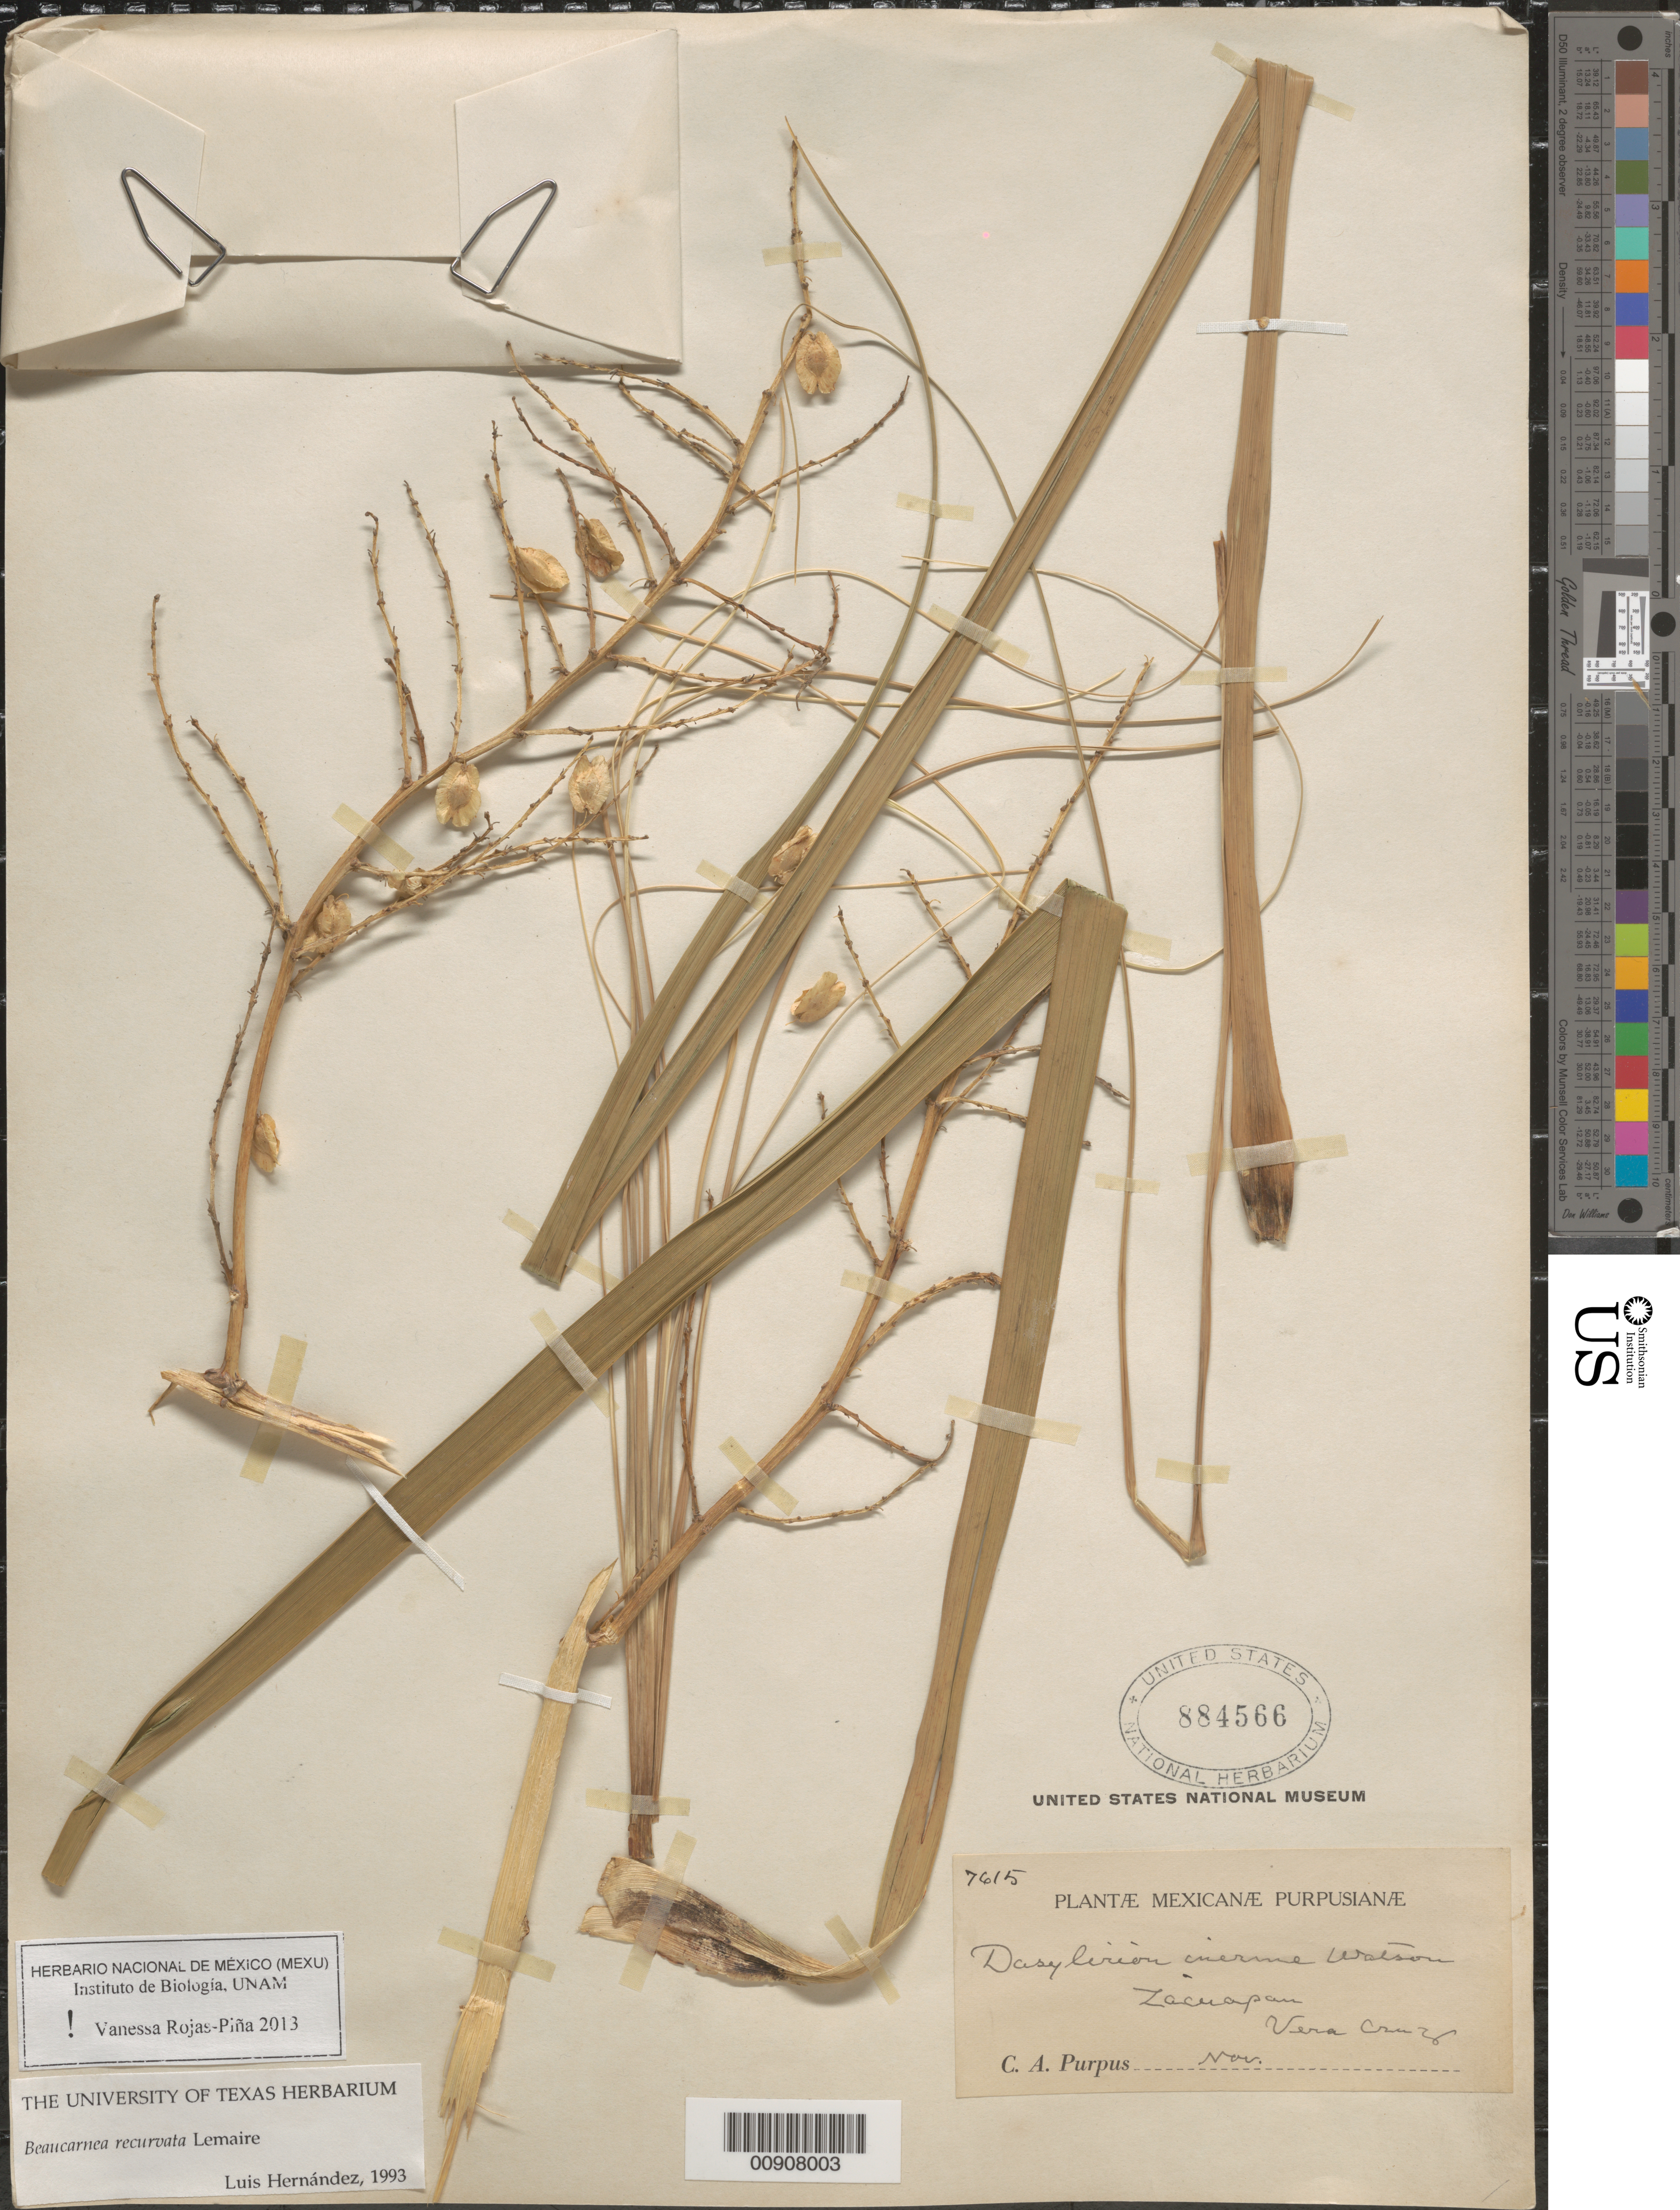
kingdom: Plantae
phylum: Tracheophyta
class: Liliopsida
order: Asparagales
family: Asparagaceae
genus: Beaucarnea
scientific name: Beaucarnea recurvata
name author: Lem.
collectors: C. A. Purpus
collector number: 7615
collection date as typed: Nov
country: Mexico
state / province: Veracruz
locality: Zacuapan, Veracruz.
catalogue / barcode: US 884566